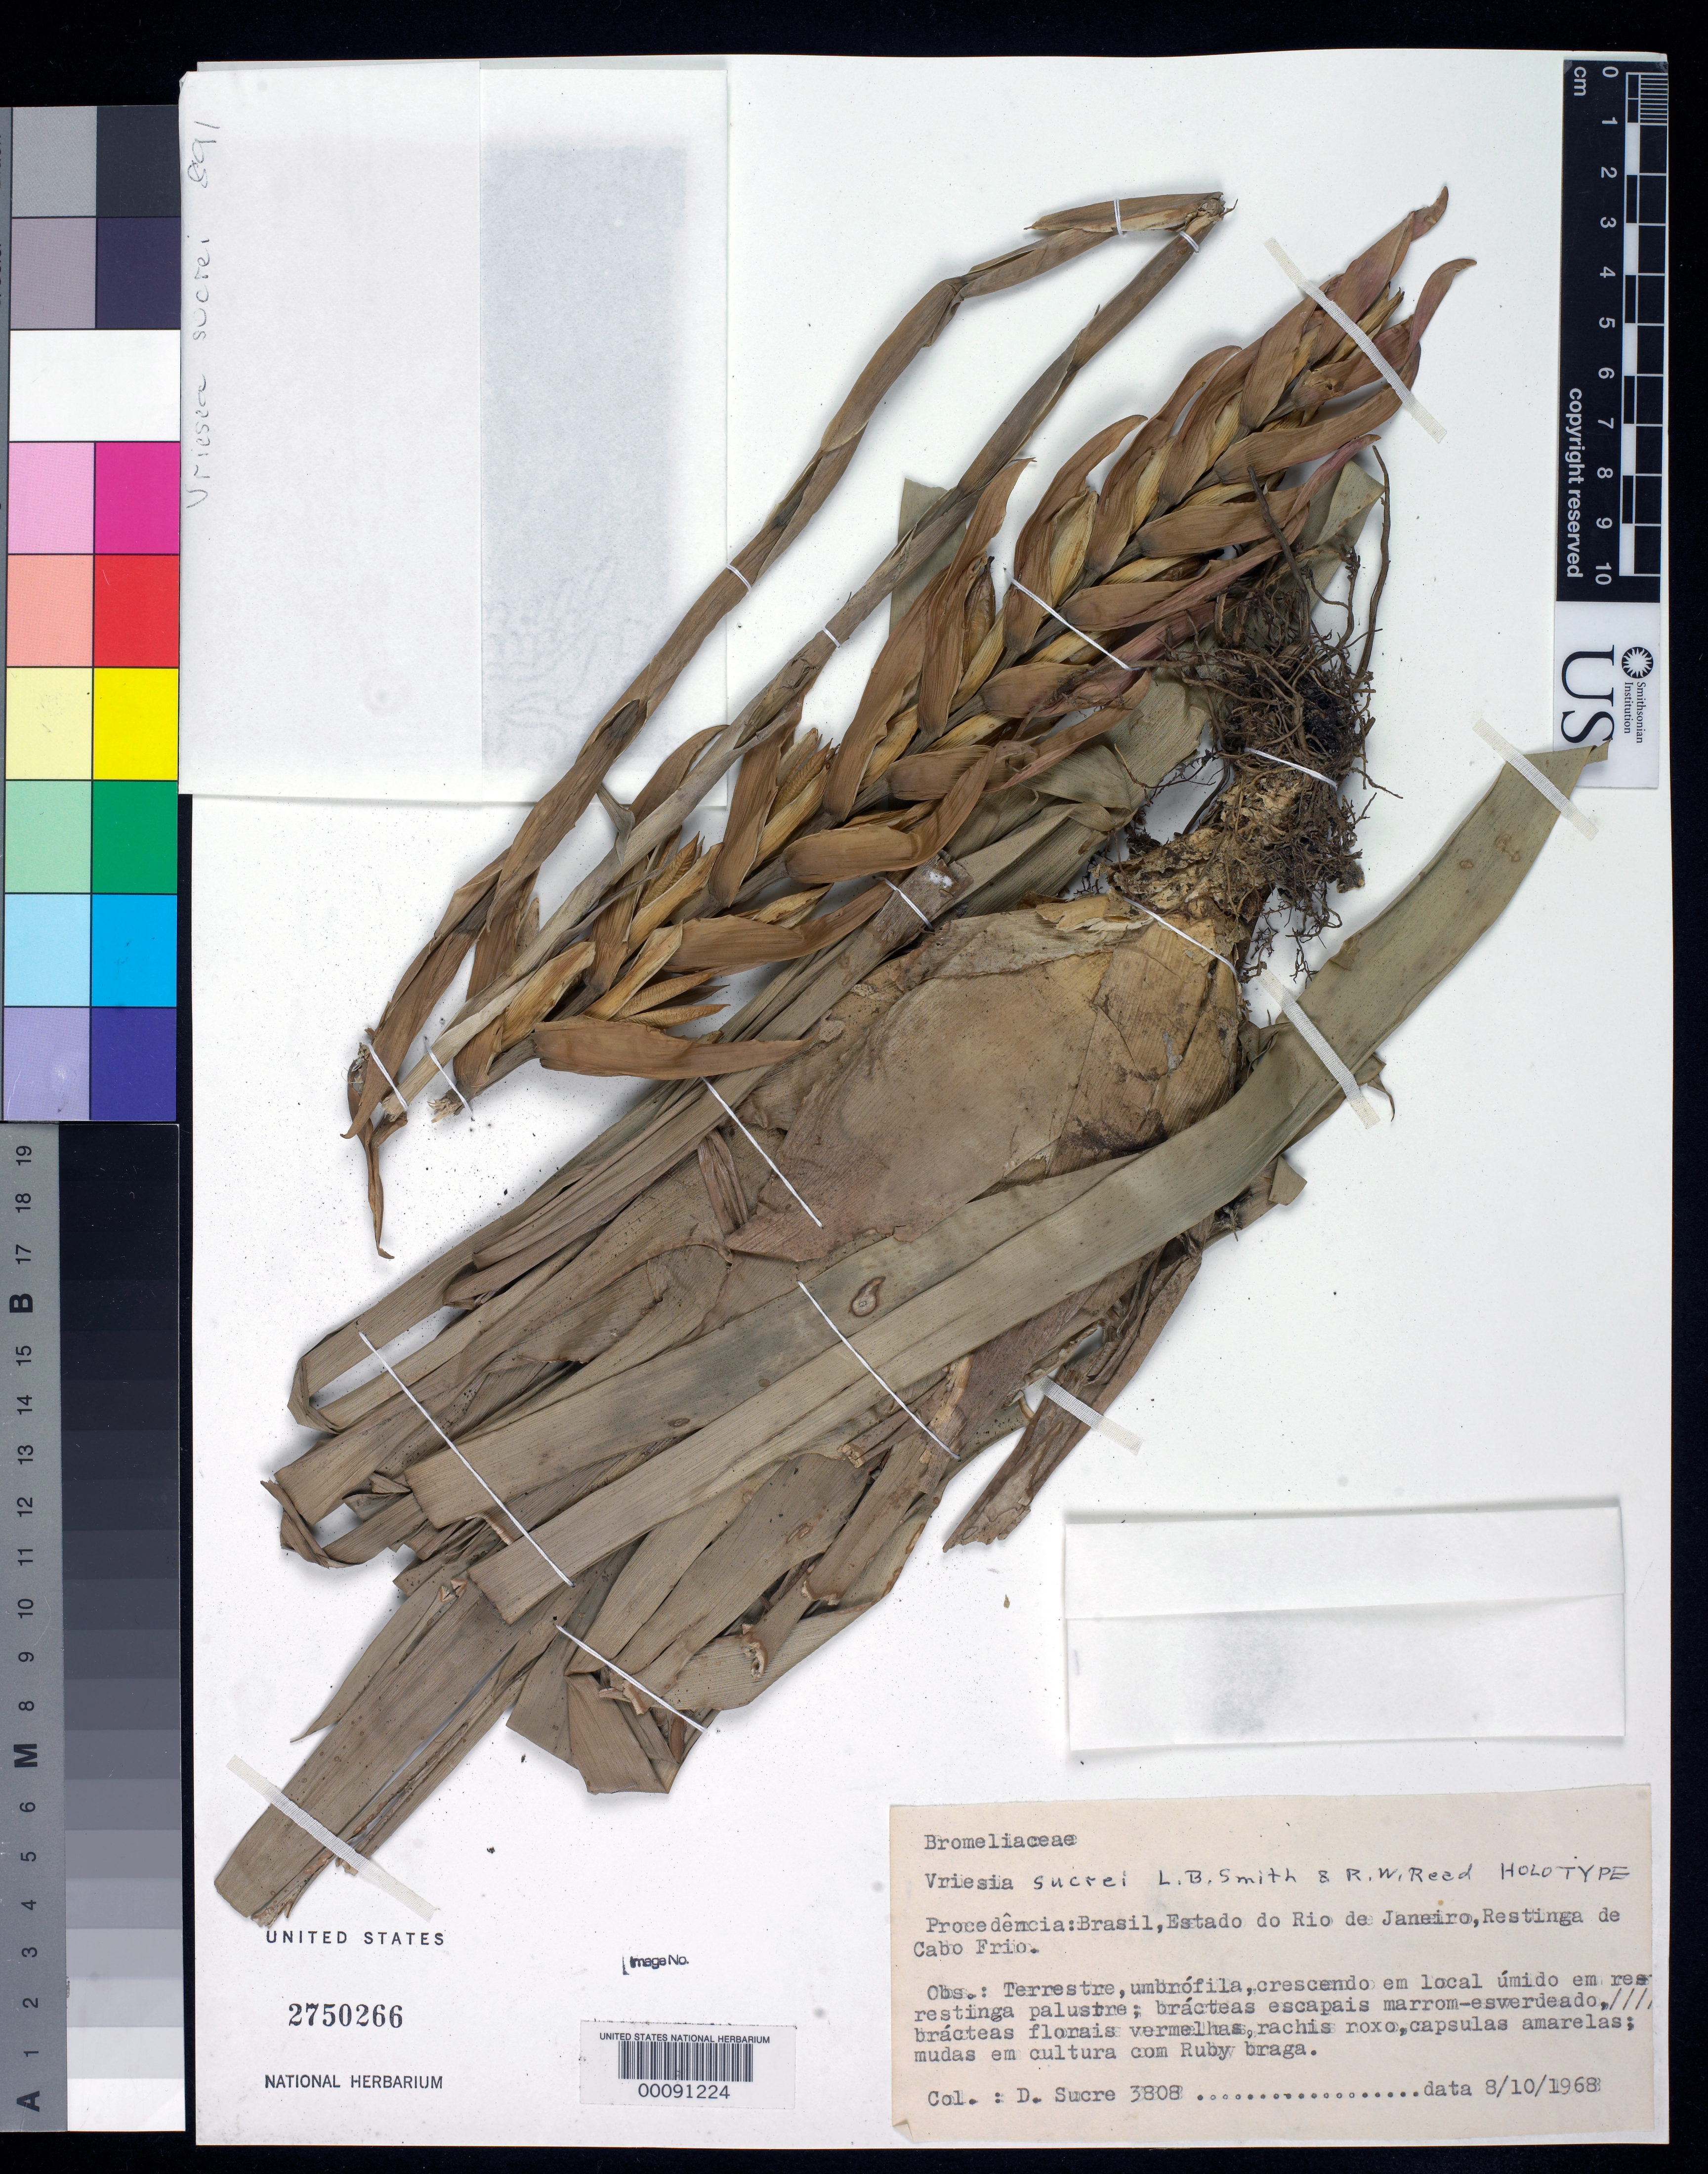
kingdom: Plantae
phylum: Tracheophyta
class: Liliopsida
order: Poales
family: Bromeliaceae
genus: Vriesea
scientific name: Vriesea sucrei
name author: L.B. Sm. & Read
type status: Holotype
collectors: D. Sucre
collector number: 3808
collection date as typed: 08 Oct 1968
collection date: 1968-10-08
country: Brazil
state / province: Rio de Janeiro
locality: Cabo Frio.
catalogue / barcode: US 2750266